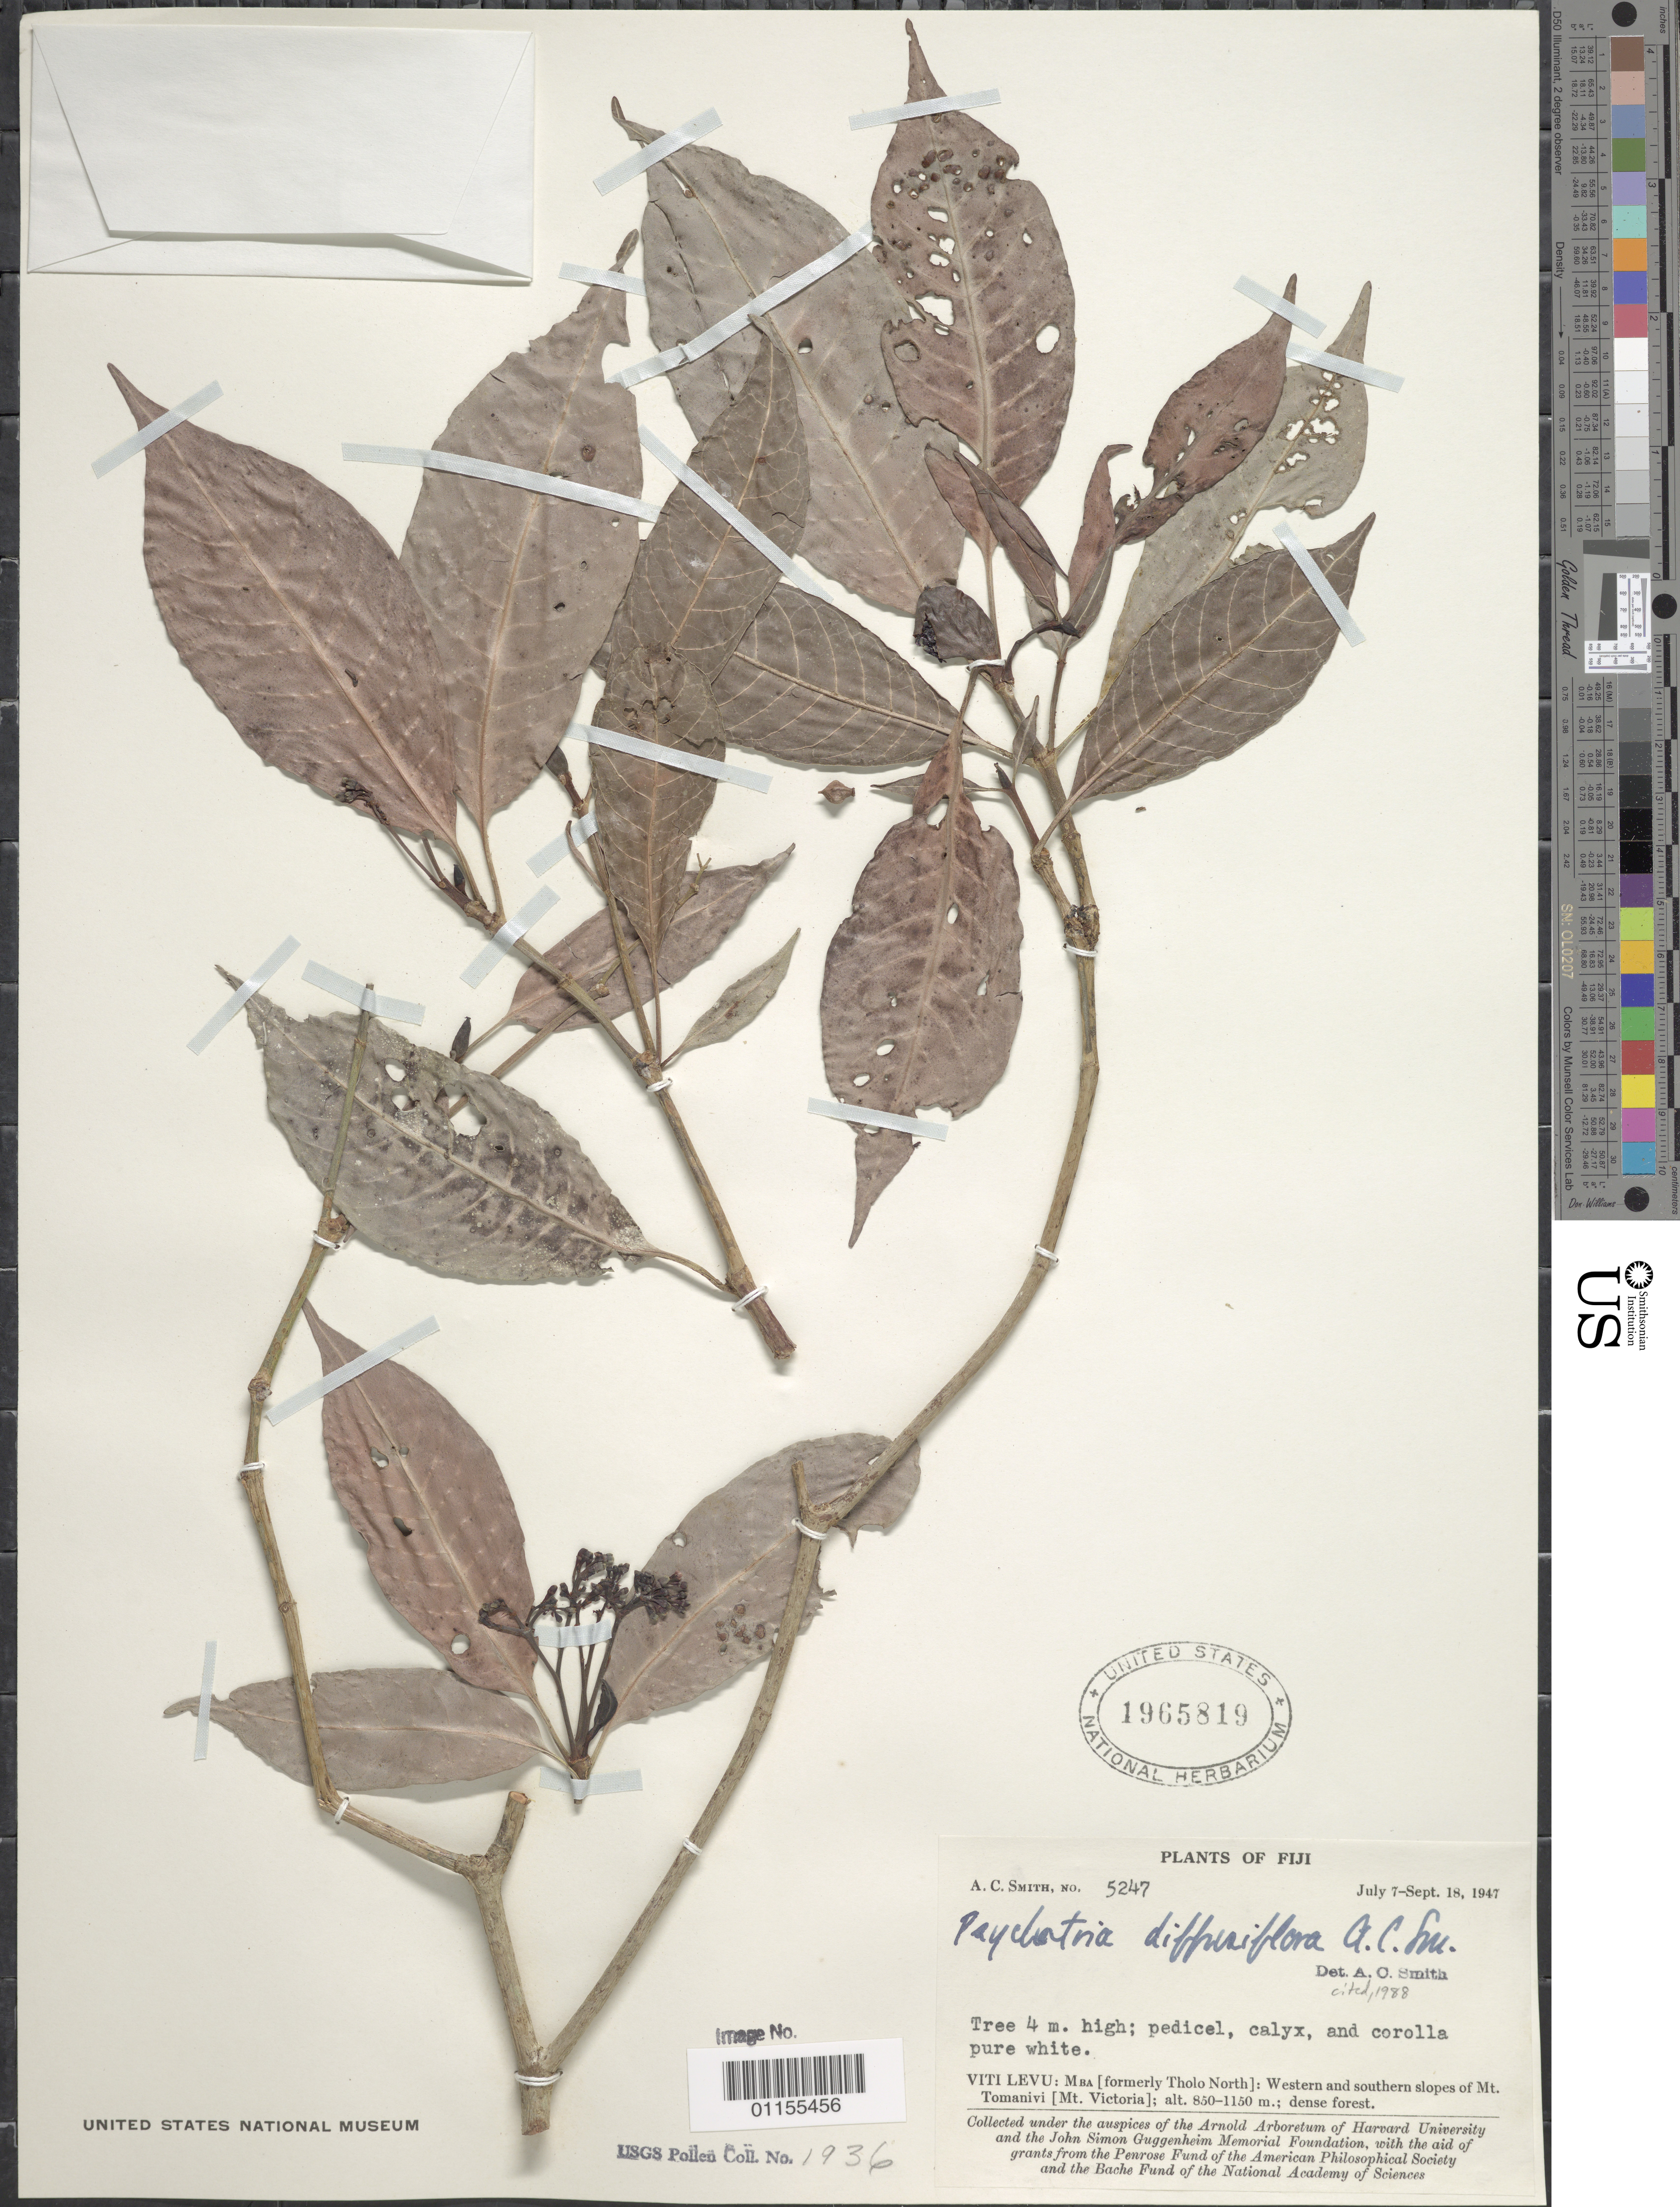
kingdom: Plantae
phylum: Tracheophyta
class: Magnoliopsida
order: Gentianales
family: Rubiaceae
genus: Psychotria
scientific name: Psychotria diffusiflora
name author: A.C. Sm.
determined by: Smith, A. C.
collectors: A. C. Smith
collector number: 5247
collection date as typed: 07 Jul 1947 to 18 Sep 1947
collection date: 1947-07-07/1947-09-18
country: Fiji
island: Viti Levu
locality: Viti Levu: Mba (formerly Tholo North): Western and southern slopes of Mt. Tomanivi (Mt. Victoria).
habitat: Dense forest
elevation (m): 850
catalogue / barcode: US 1965819